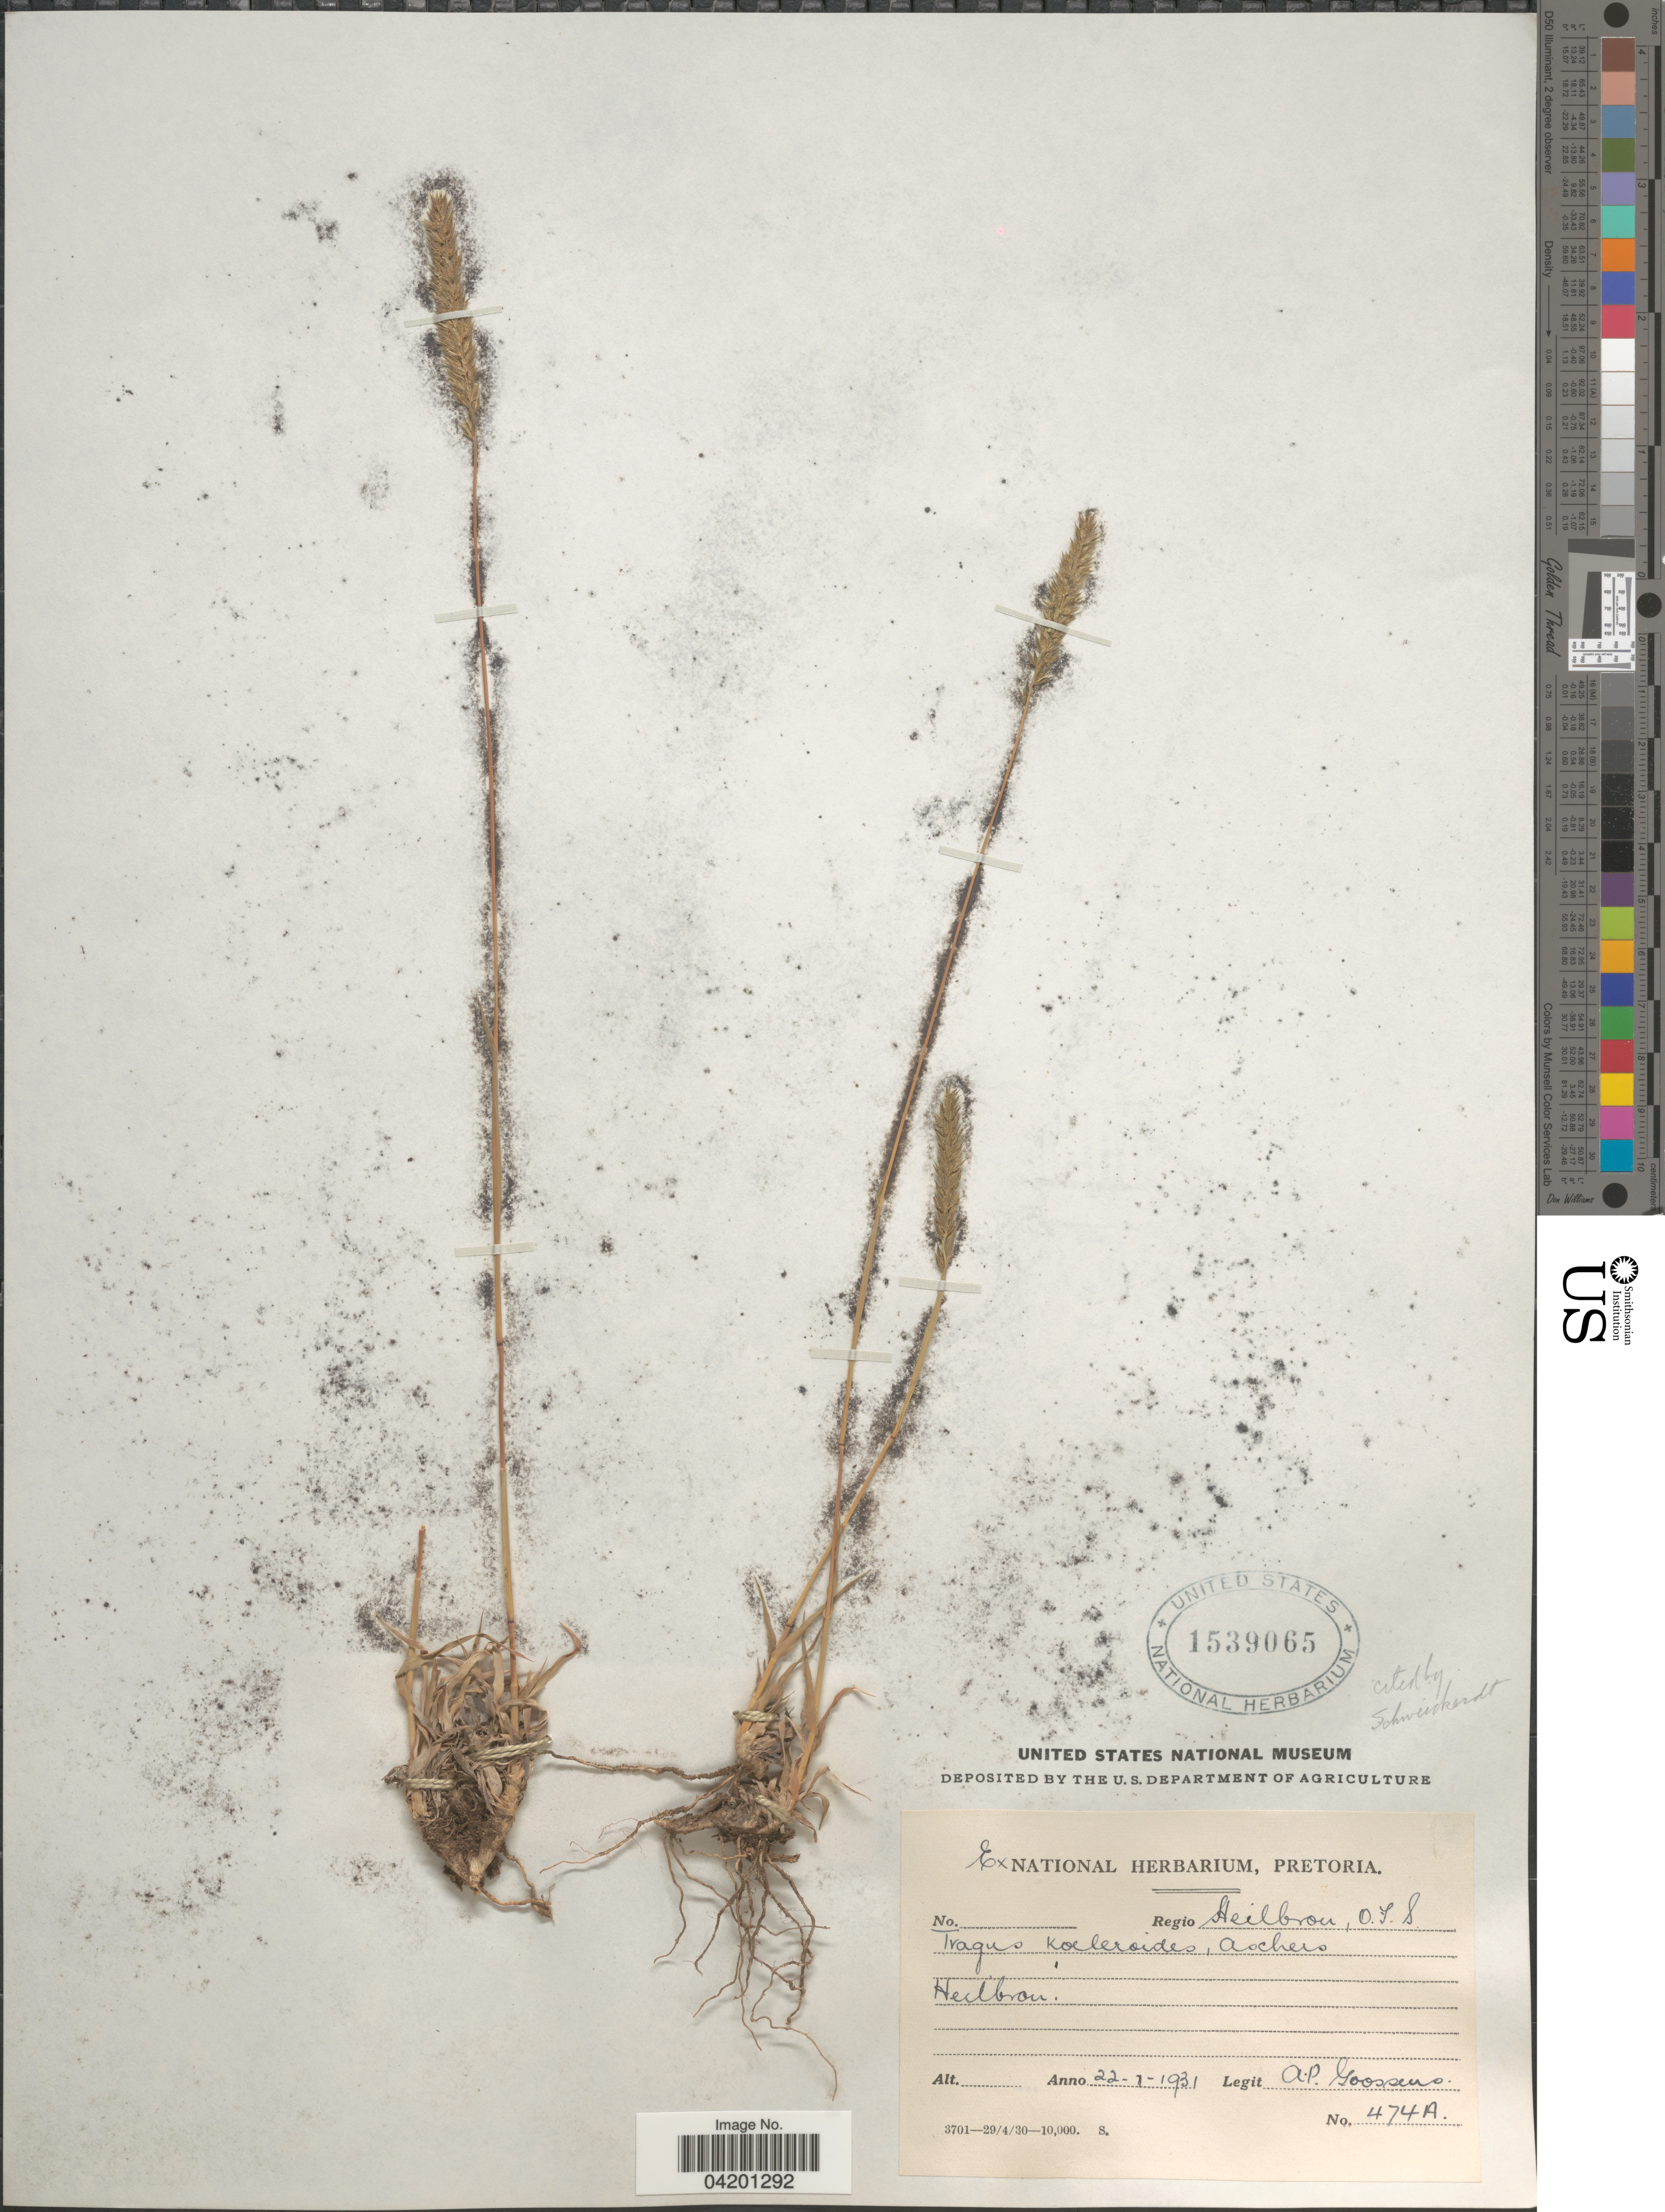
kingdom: Plantae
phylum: Tracheophyta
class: Liliopsida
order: Poales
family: Poaceae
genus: Tragus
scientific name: Tragus koelerioides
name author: Asch.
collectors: A. P. G. Goossens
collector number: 474A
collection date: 1931-01-22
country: South Africa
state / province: Free State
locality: Regio Heilbron, O. F. S. Heilbron.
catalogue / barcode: US 1539065